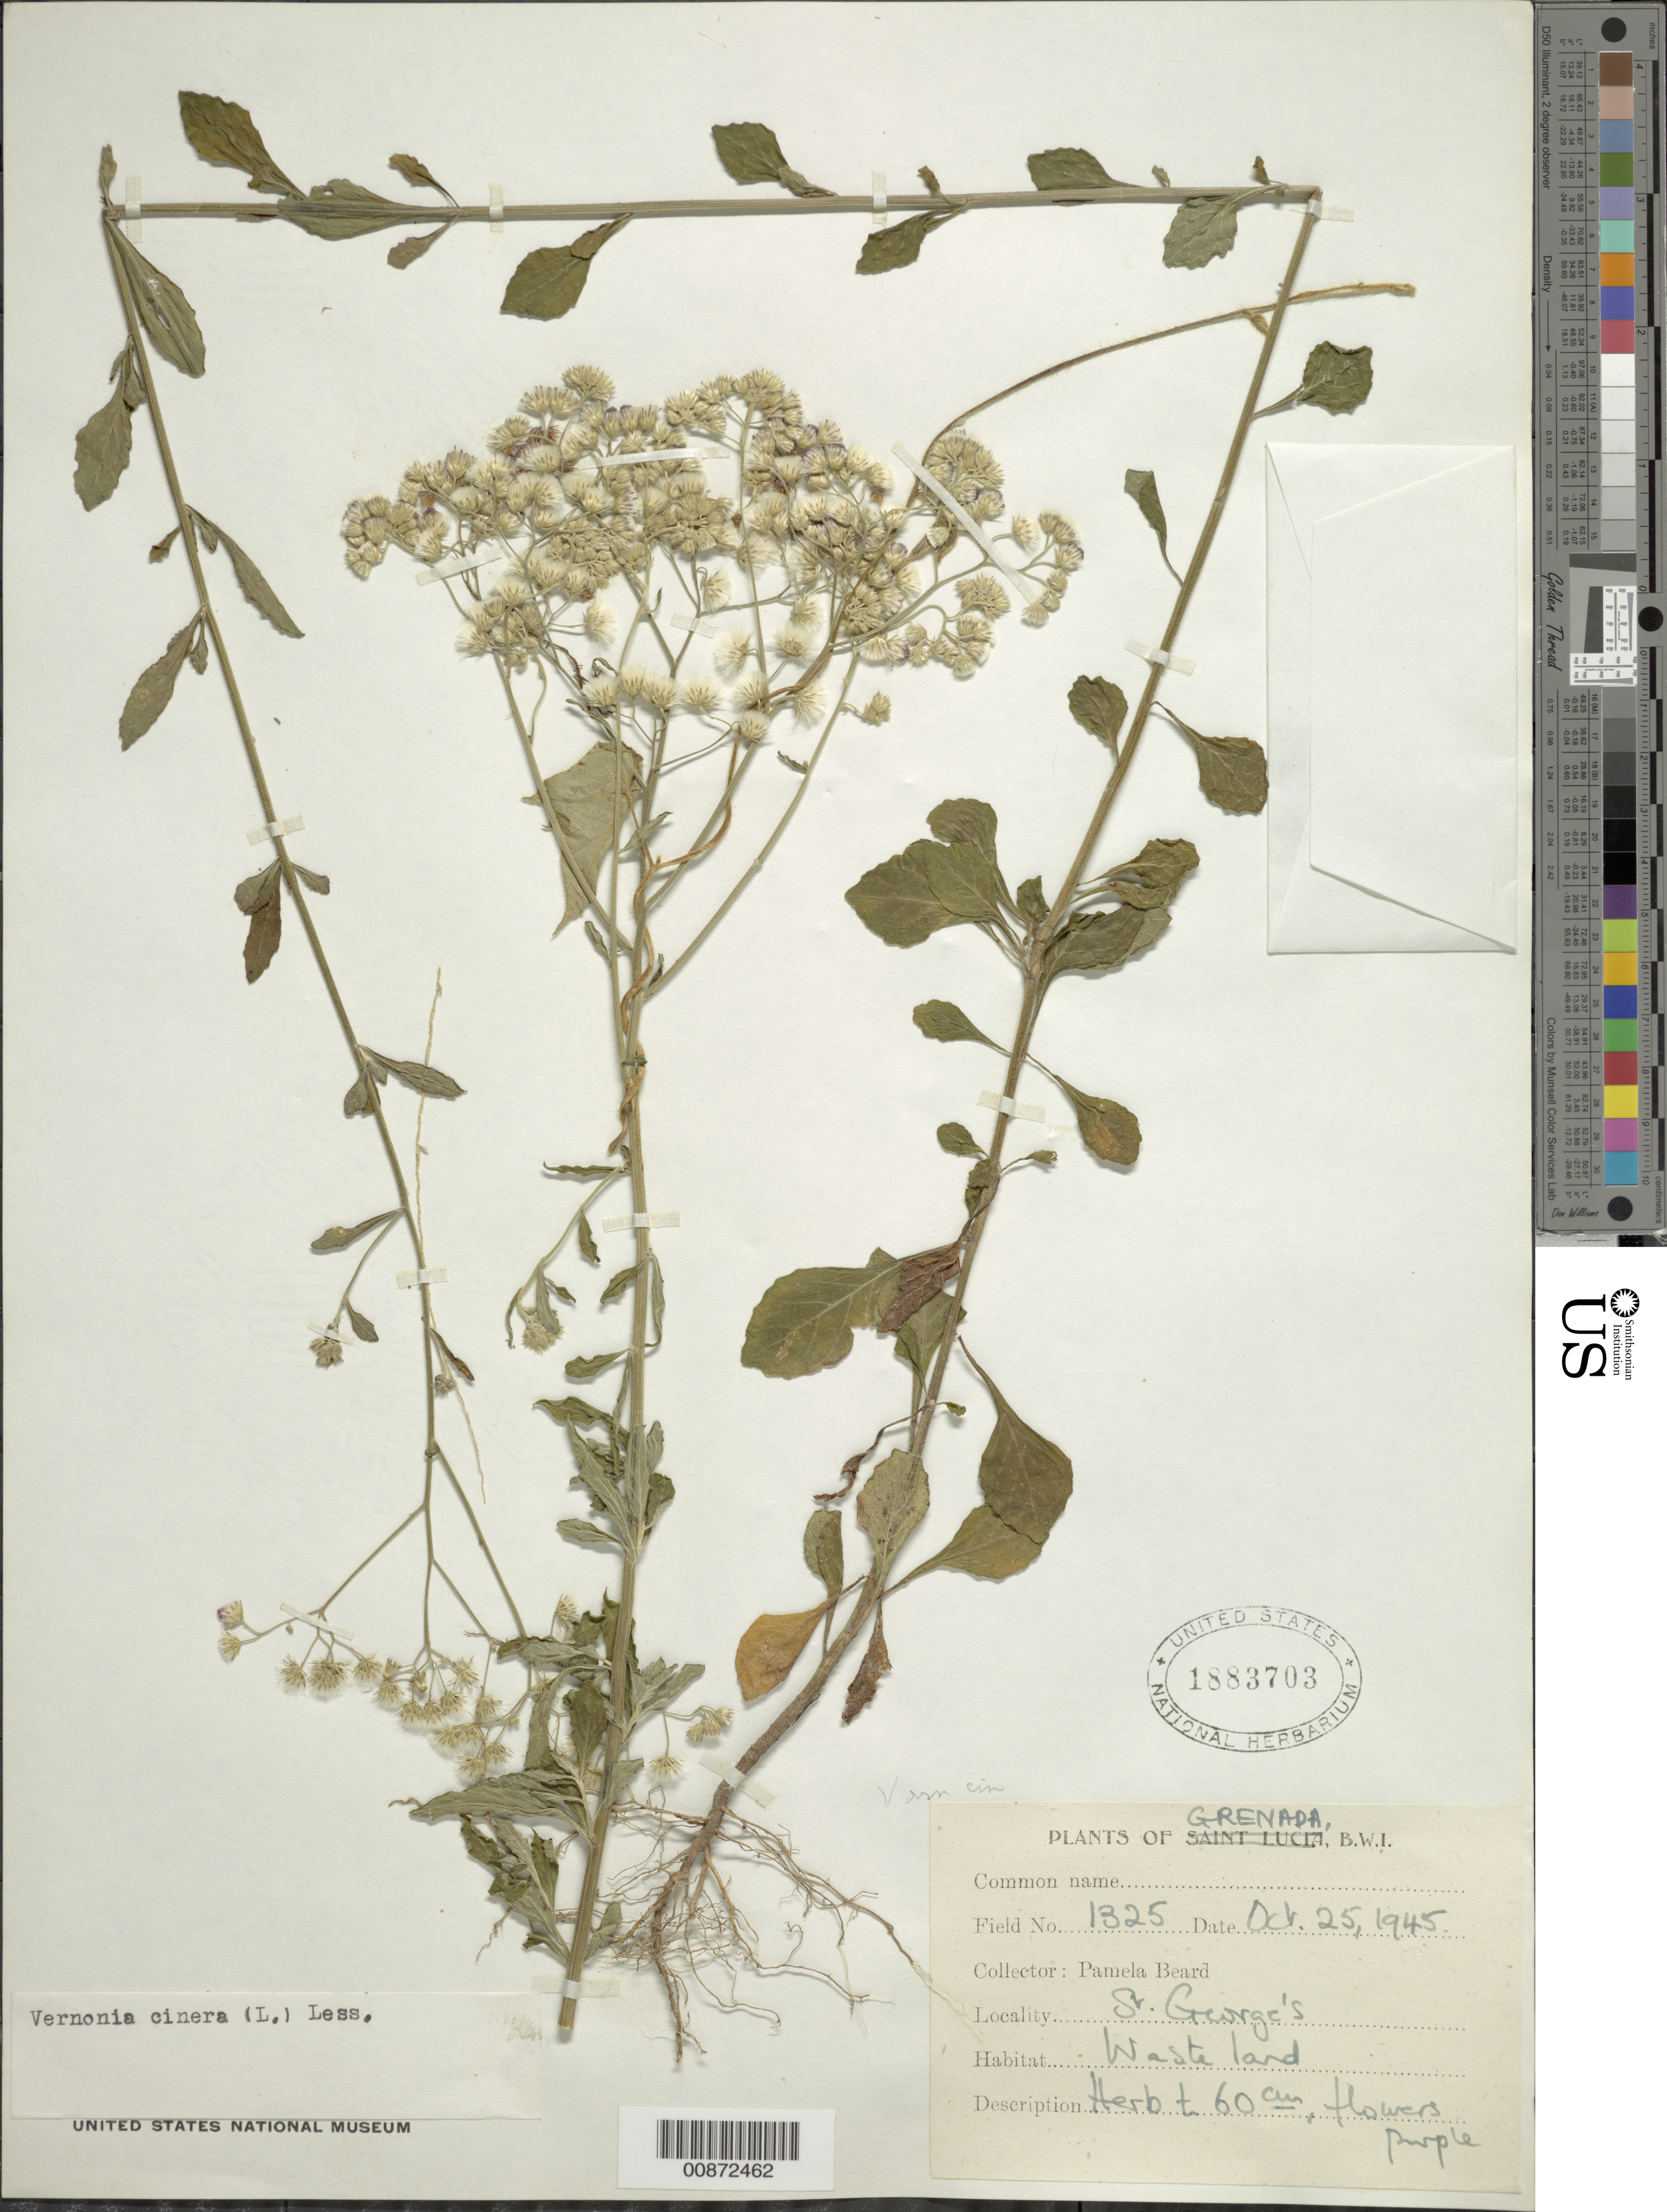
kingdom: Plantae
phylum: Tracheophyta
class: Magnoliopsida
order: Asterales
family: Asteraceae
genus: Cyanthillium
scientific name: Cyanthillium cinereum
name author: (L.) H. Rob.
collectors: P. Beard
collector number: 1325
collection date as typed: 25 Oct 1945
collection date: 1945-10-25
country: Grenada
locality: St. George's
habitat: Wasteland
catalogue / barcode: US 1883703